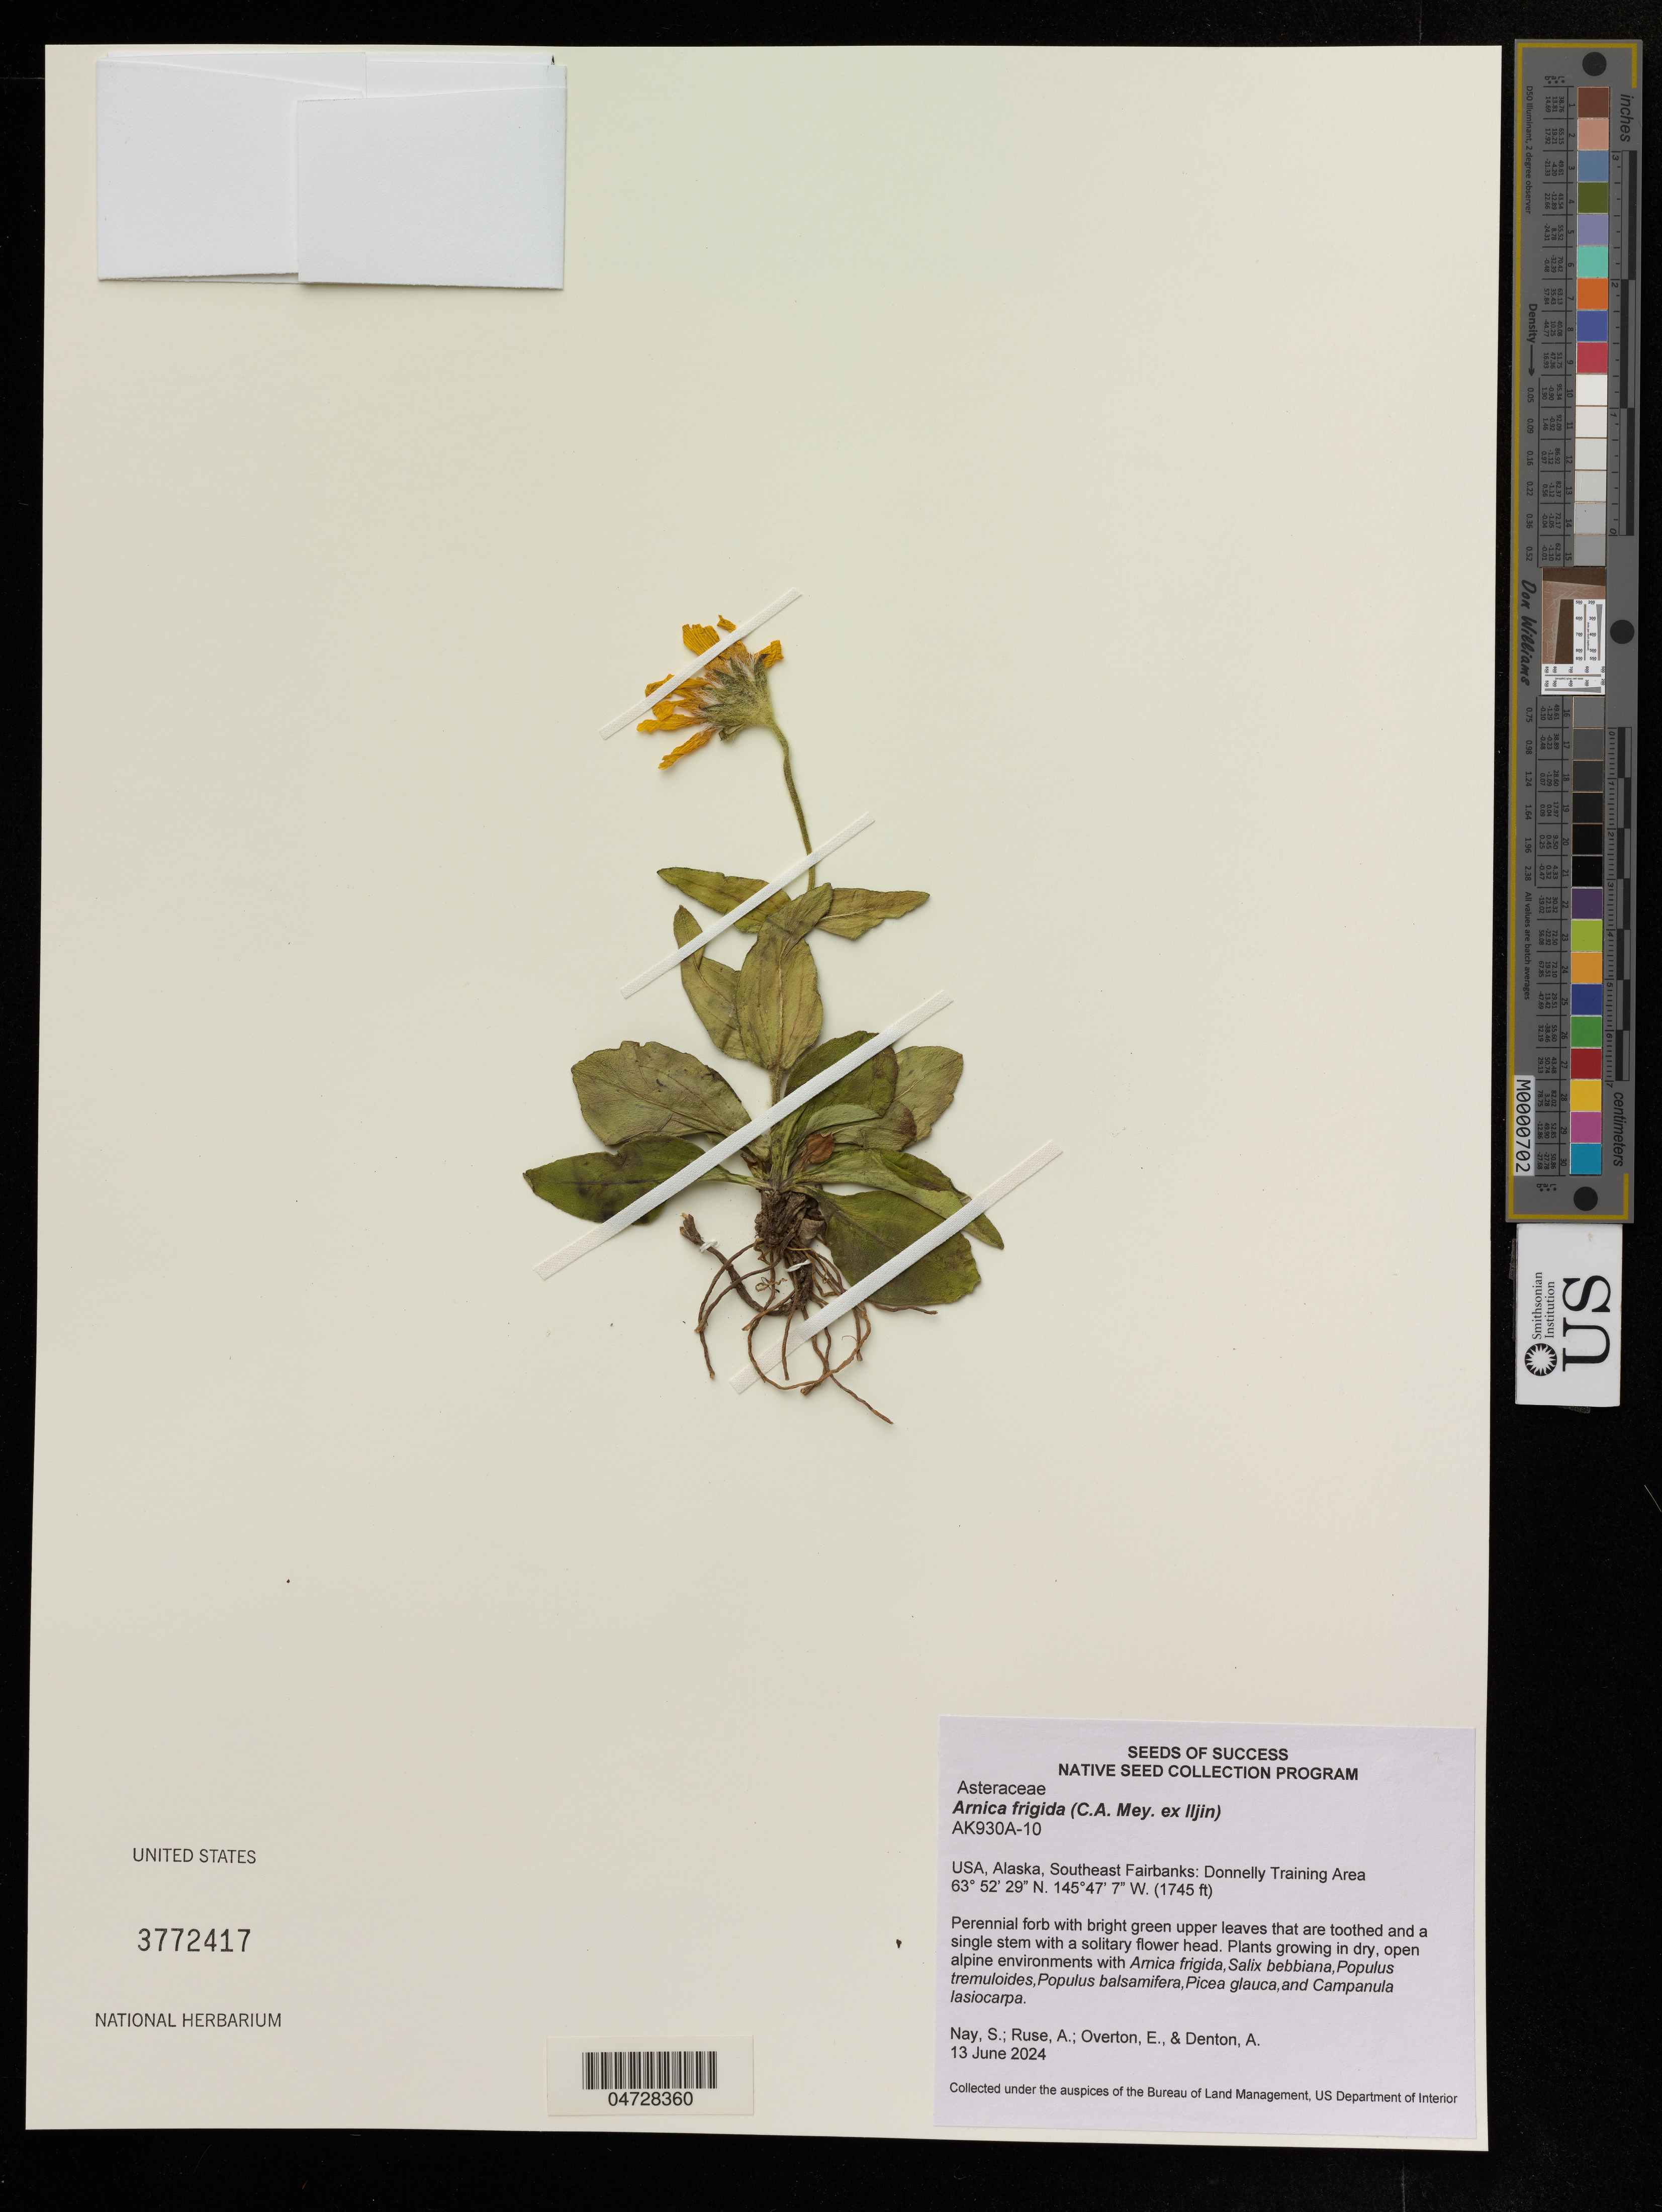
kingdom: Plantae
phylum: Tracheophyta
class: Magnoliopsida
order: Asterales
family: Asteraceae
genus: Arnica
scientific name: Arnica frigida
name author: C.A. Mey. ex Iljin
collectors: S. Nay, A. Ruse & E. Overton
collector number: AK930A-10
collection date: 2024-06-13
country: United States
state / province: Alaska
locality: Southeast Fairbanks: Donnelly Training Area.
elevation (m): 532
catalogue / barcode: US 3772417